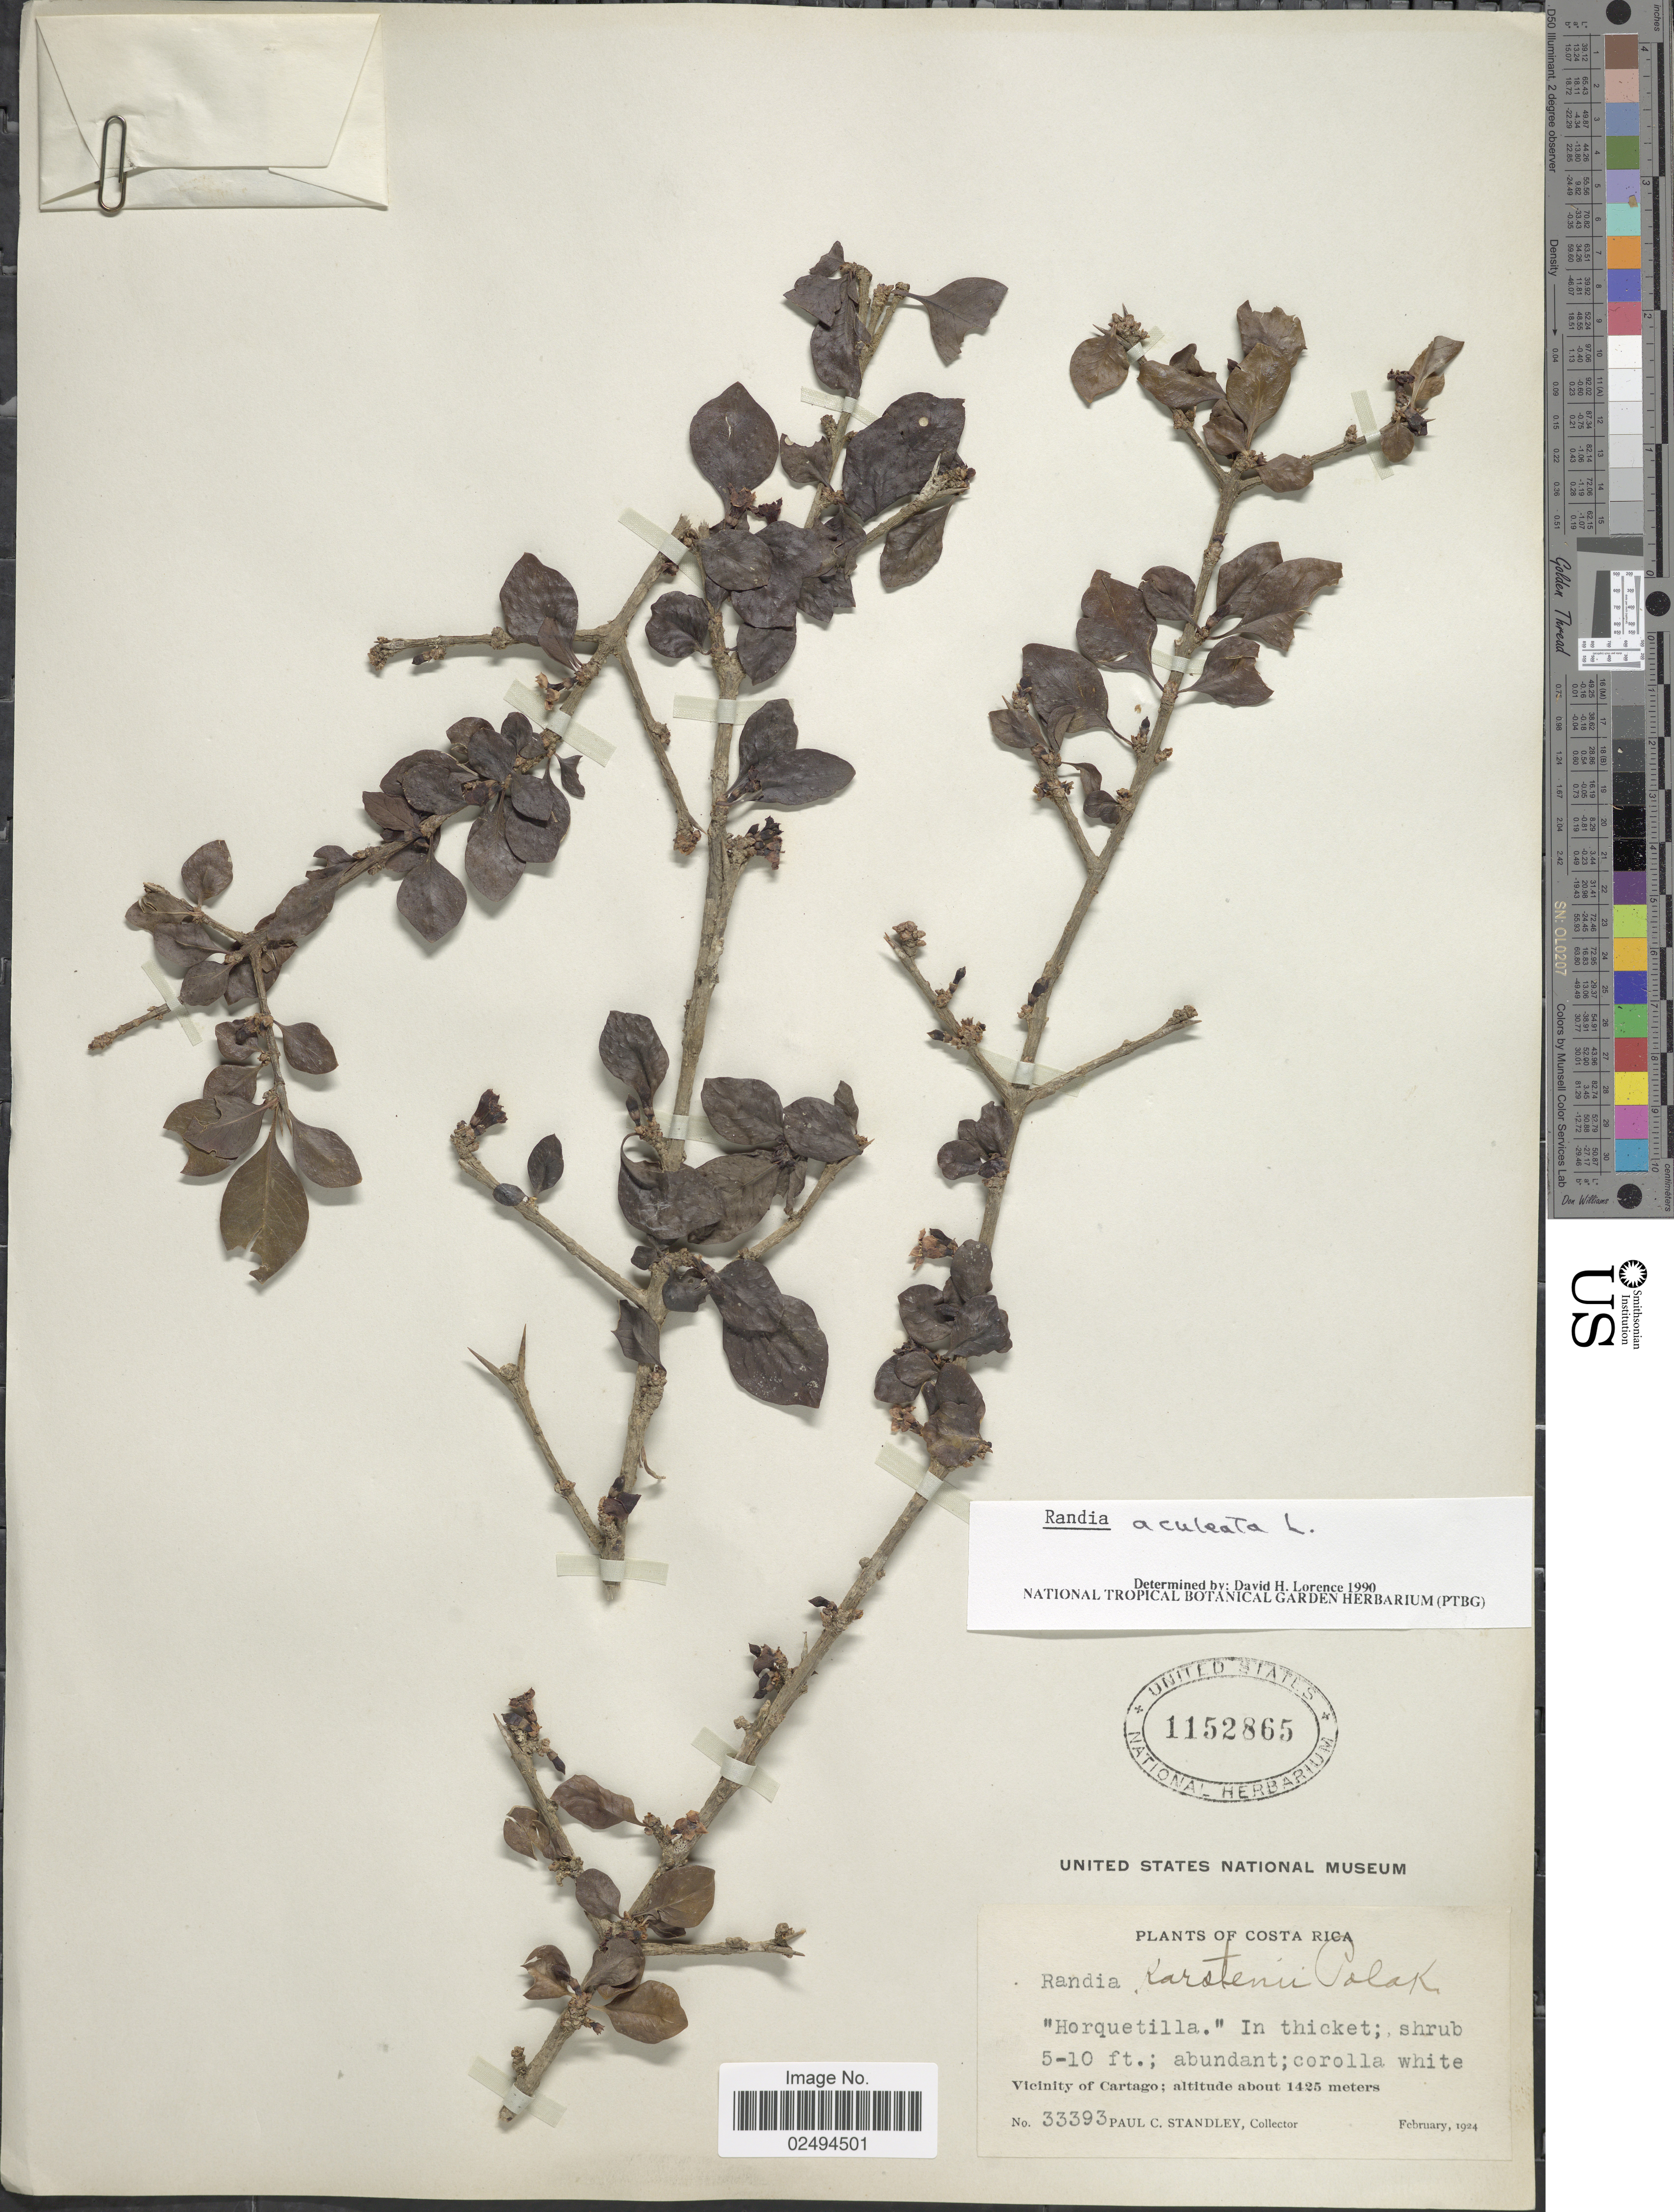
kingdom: Plantae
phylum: Tracheophyta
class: Magnoliopsida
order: Gentianales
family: Rubiaceae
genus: Randia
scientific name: Randia aculeata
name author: L.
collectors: P. C. Standley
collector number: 33393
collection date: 1924-02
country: Costa Rica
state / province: Cartago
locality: Vicinity of Cartago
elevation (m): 1425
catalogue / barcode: US 1152865